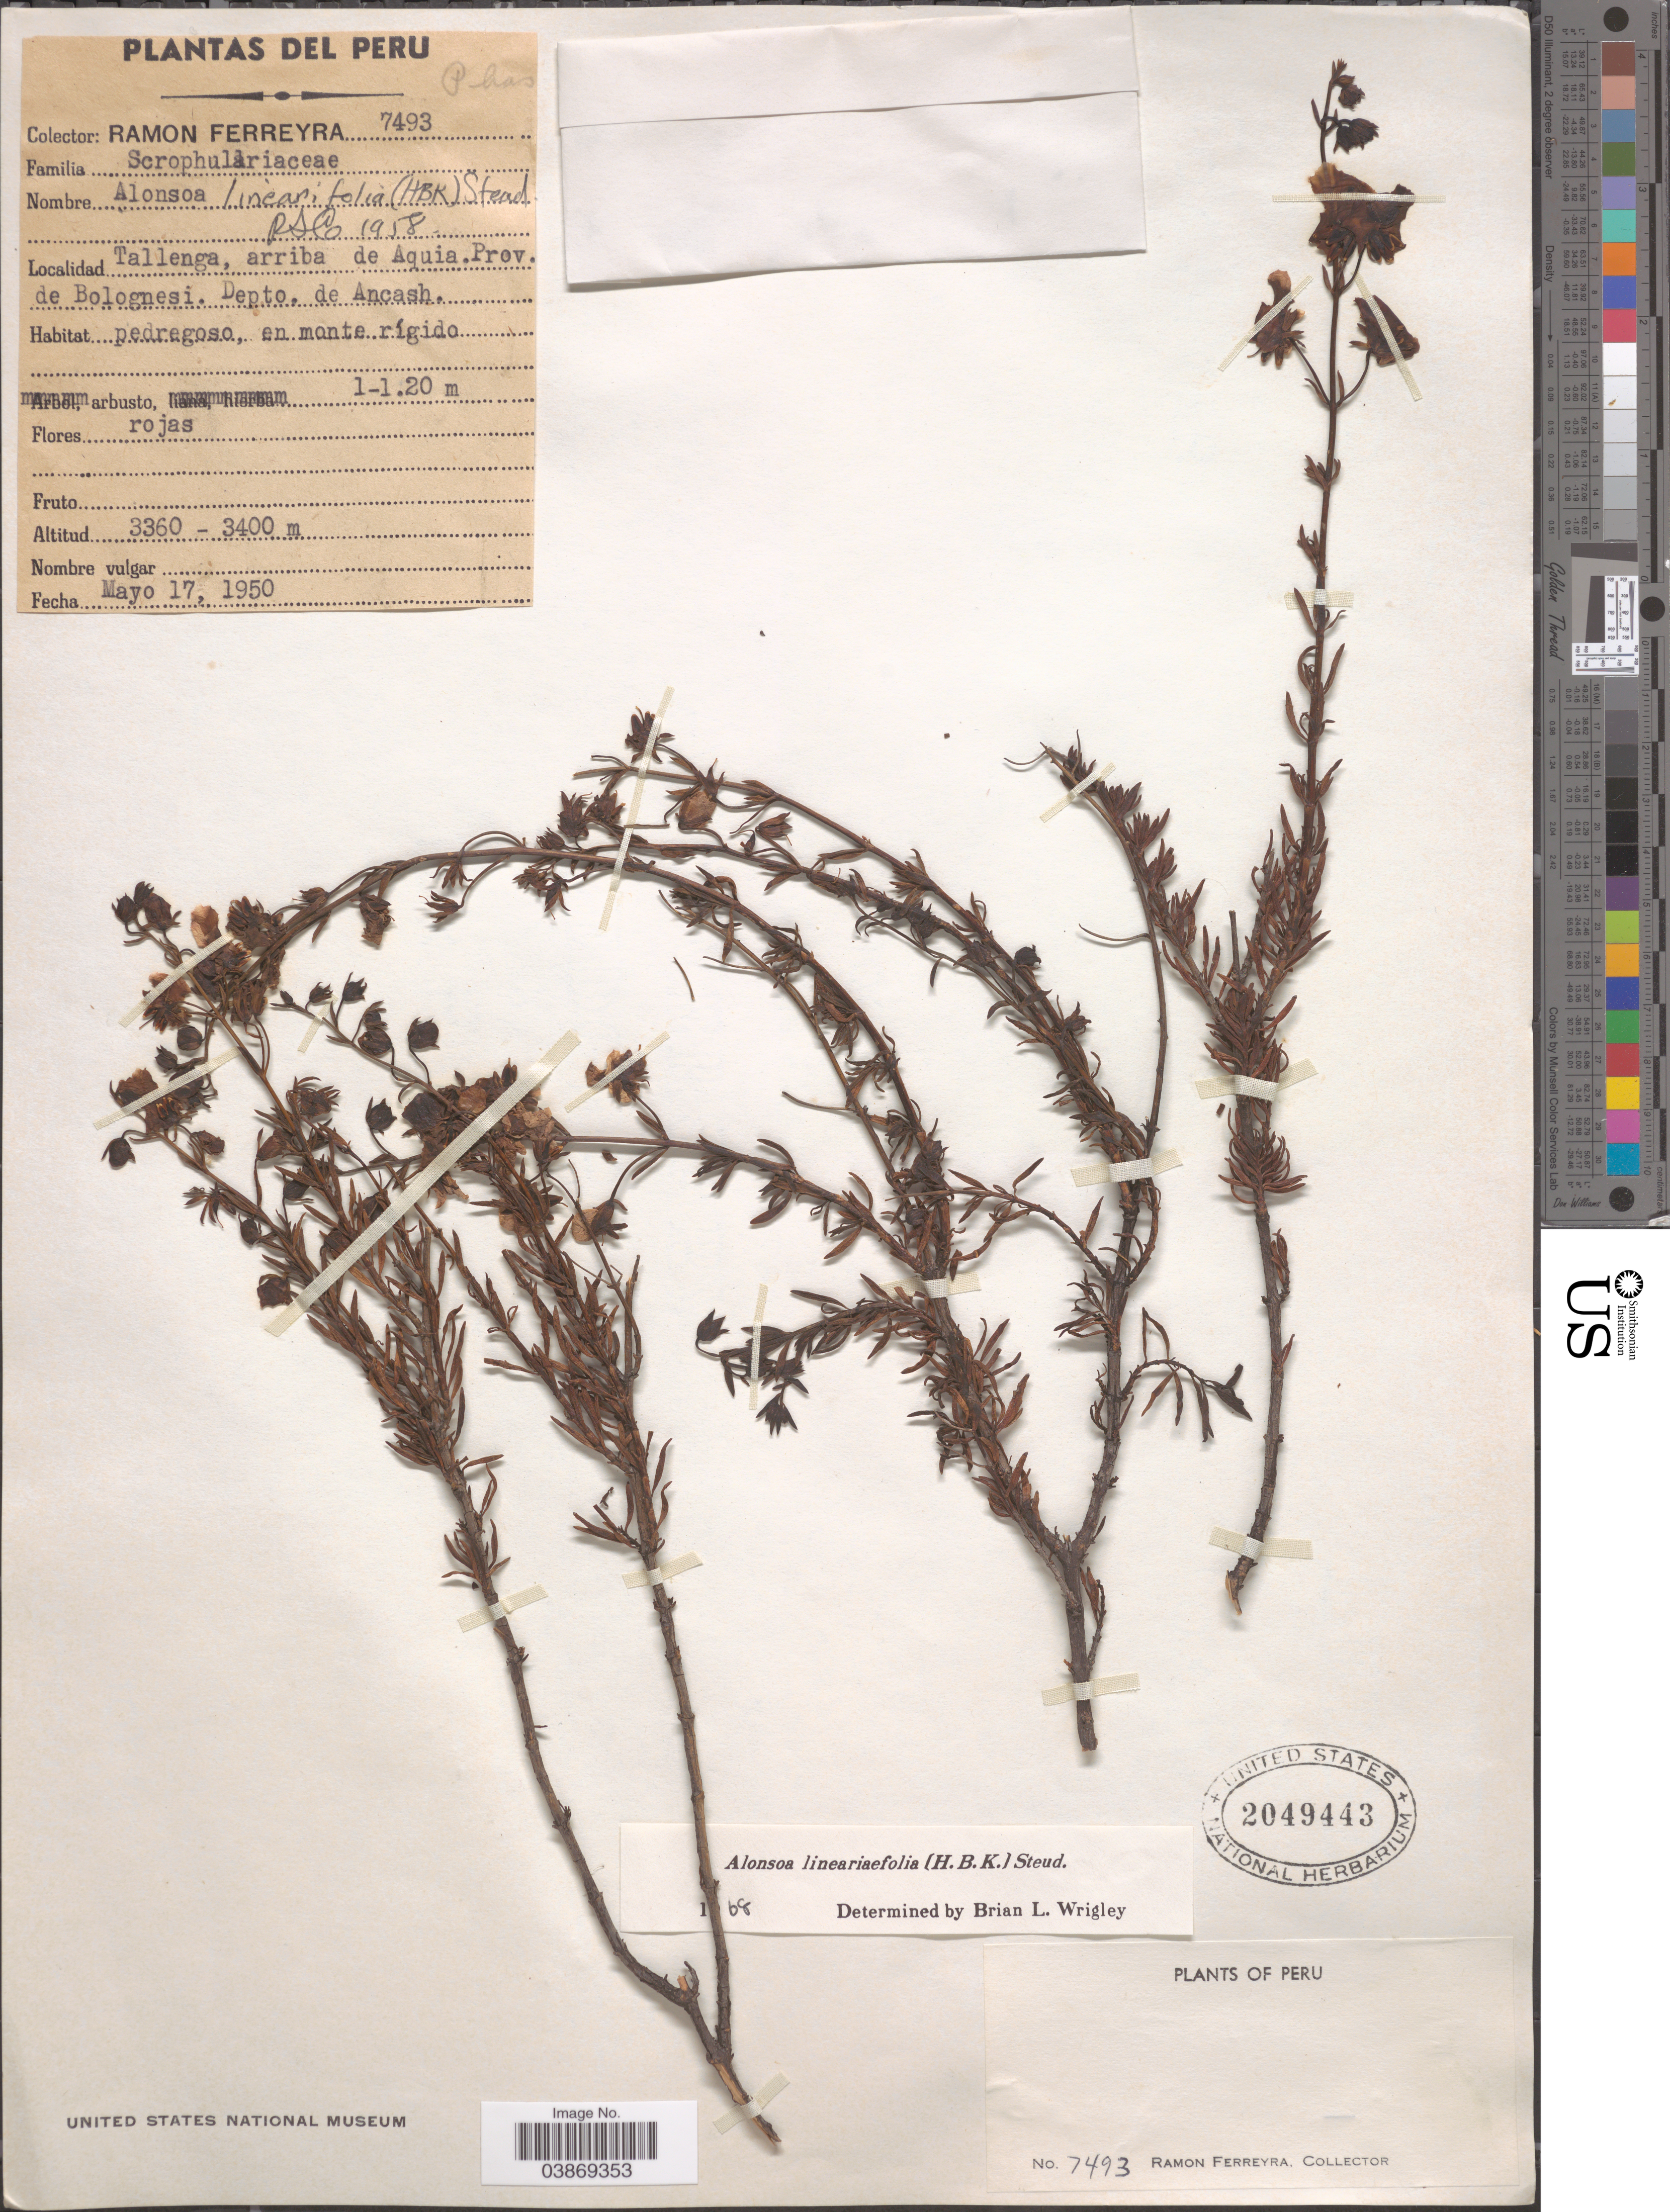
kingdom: Plantae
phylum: Tracheophyta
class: Magnoliopsida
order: Lamiales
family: Scrophulariaceae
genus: Alonsoa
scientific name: Alonsoa linearifolia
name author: Steud.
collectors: R. A. Ferreyra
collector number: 7493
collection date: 1950-05-17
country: Peru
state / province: Ancash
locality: Tallenga, arriba de Aquia.Prov. de Bolognesi. Depto. de Ancash.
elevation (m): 3360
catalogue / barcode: US 2049443